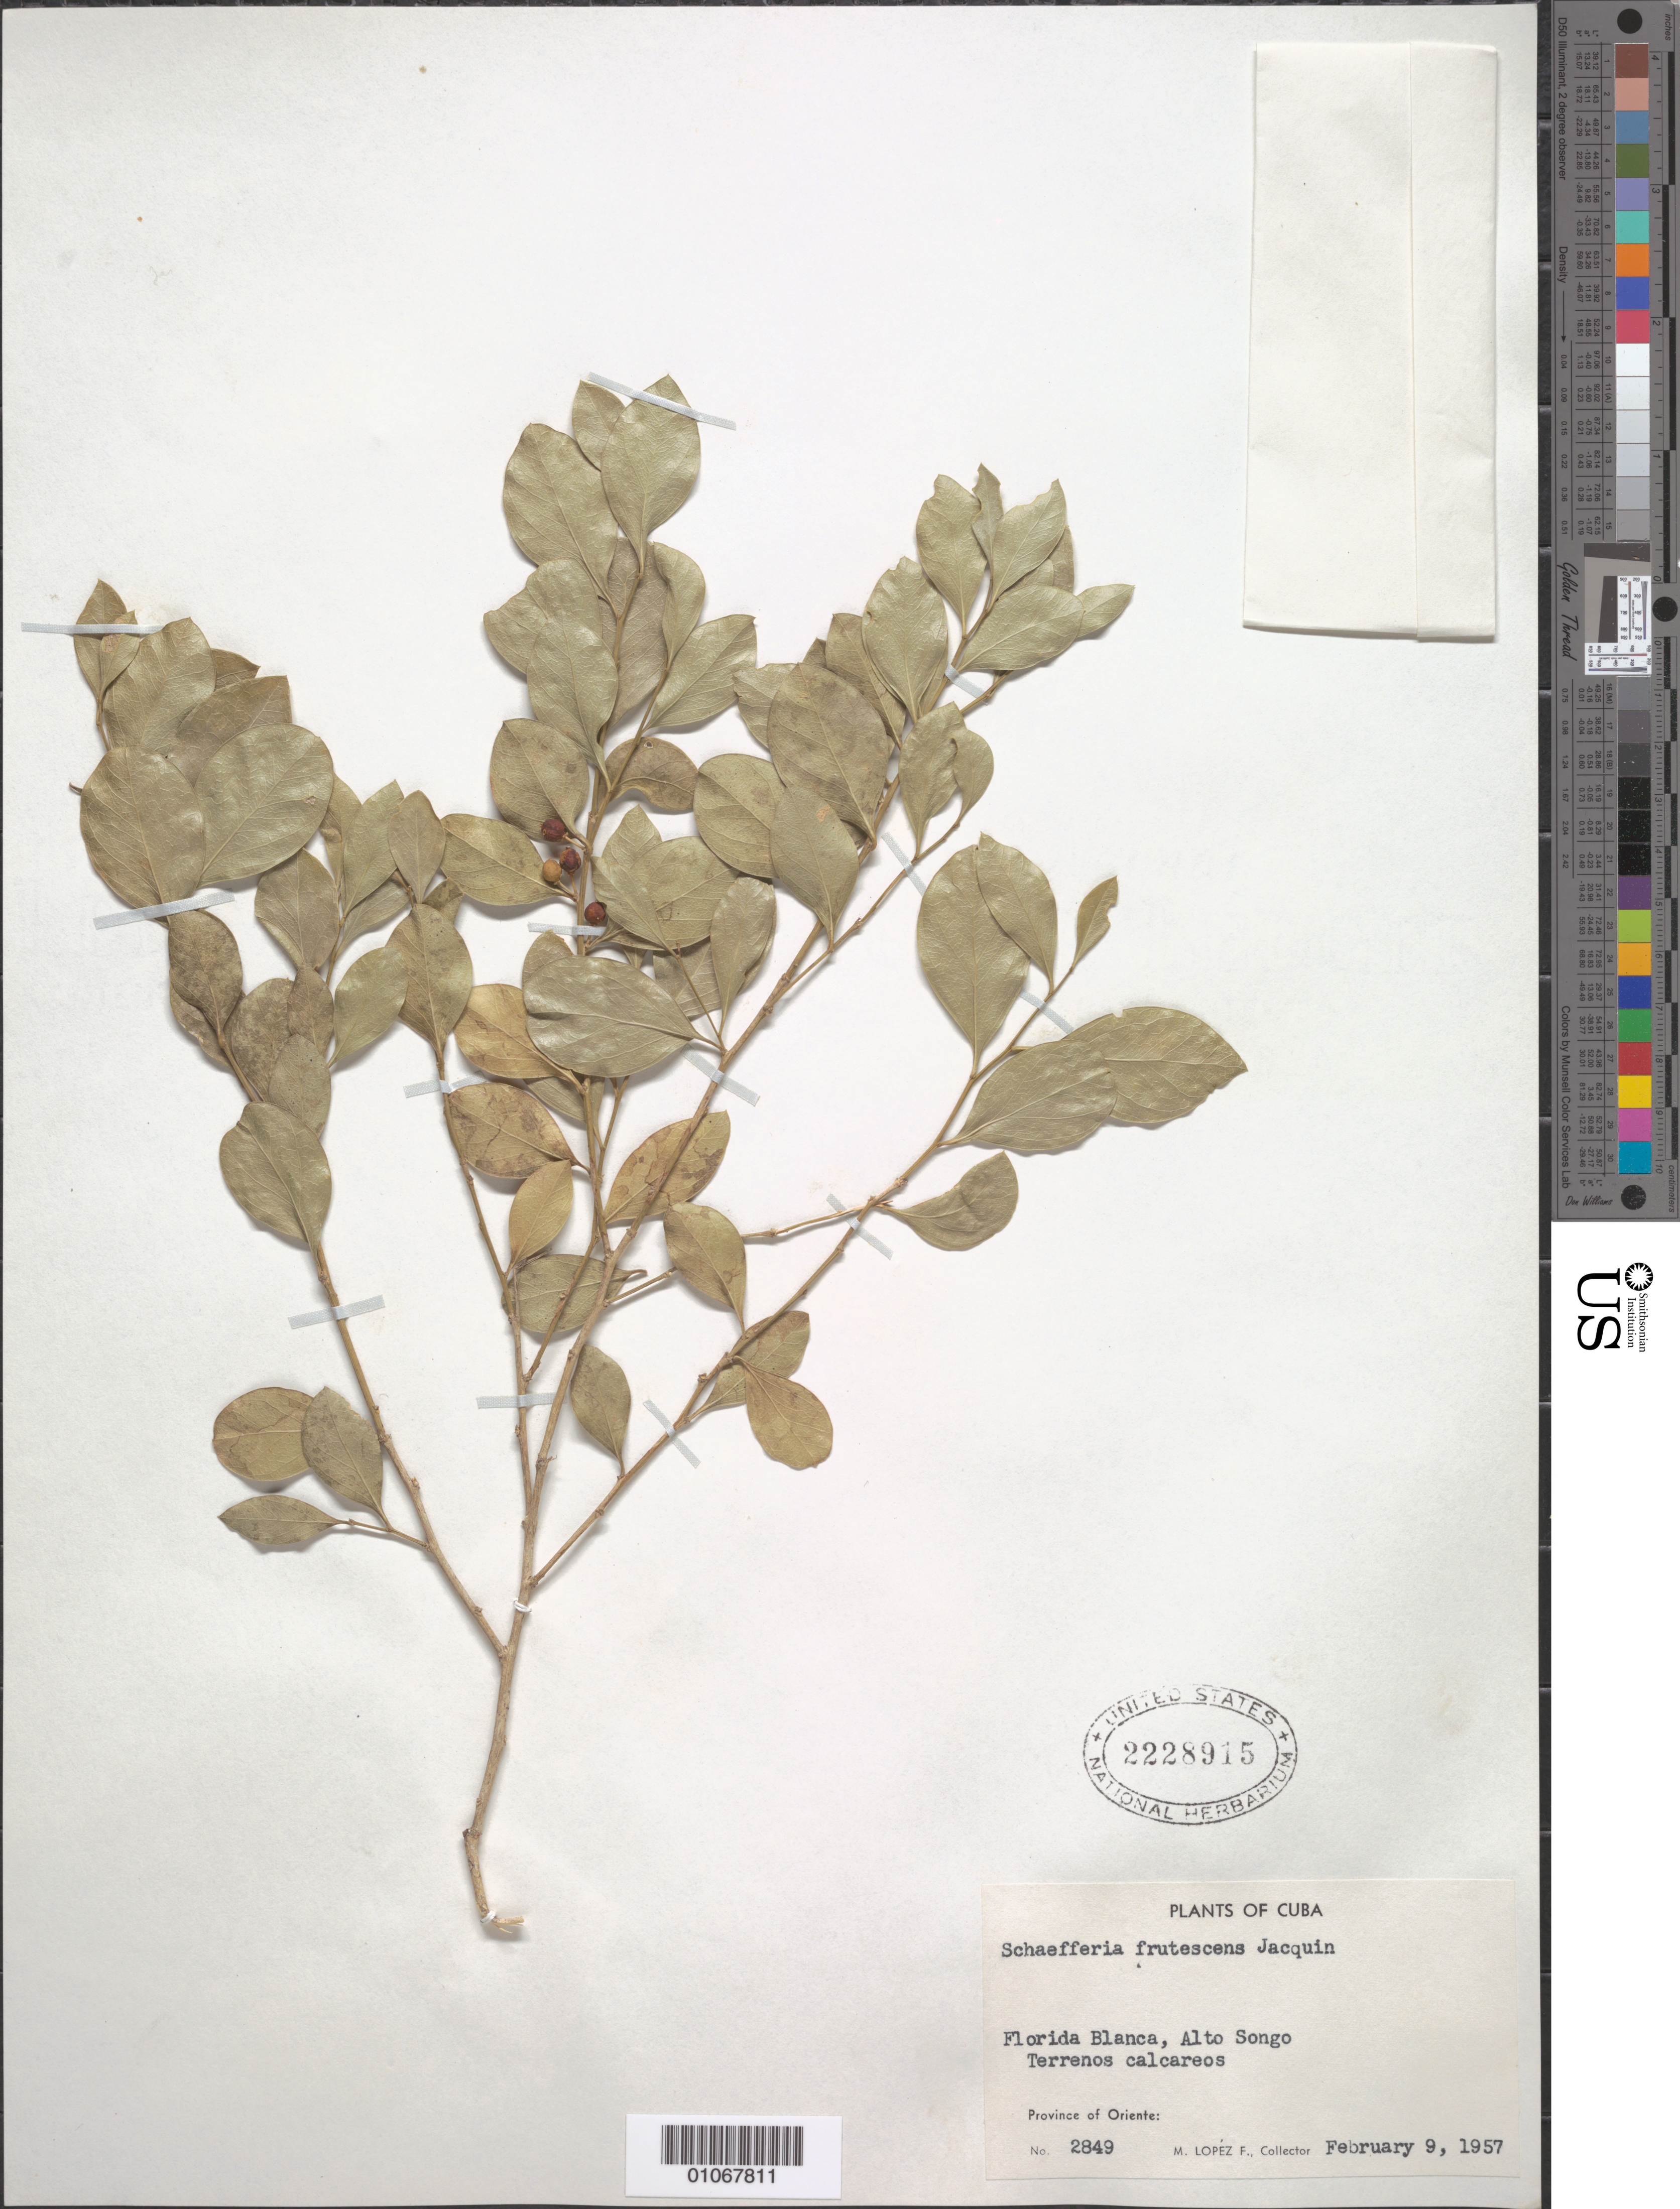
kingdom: Plantae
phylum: Tracheophyta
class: Magnoliopsida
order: Celastrales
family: Celastraceae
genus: Schaefferia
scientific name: Schaefferia frutescens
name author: Jacq.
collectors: M. López Figueiras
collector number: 2849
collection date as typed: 09 Feb 1957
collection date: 1957-02-09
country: Cuba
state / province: Oriente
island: Cuba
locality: Florida Blanca Alto Songo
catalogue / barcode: US 2228915